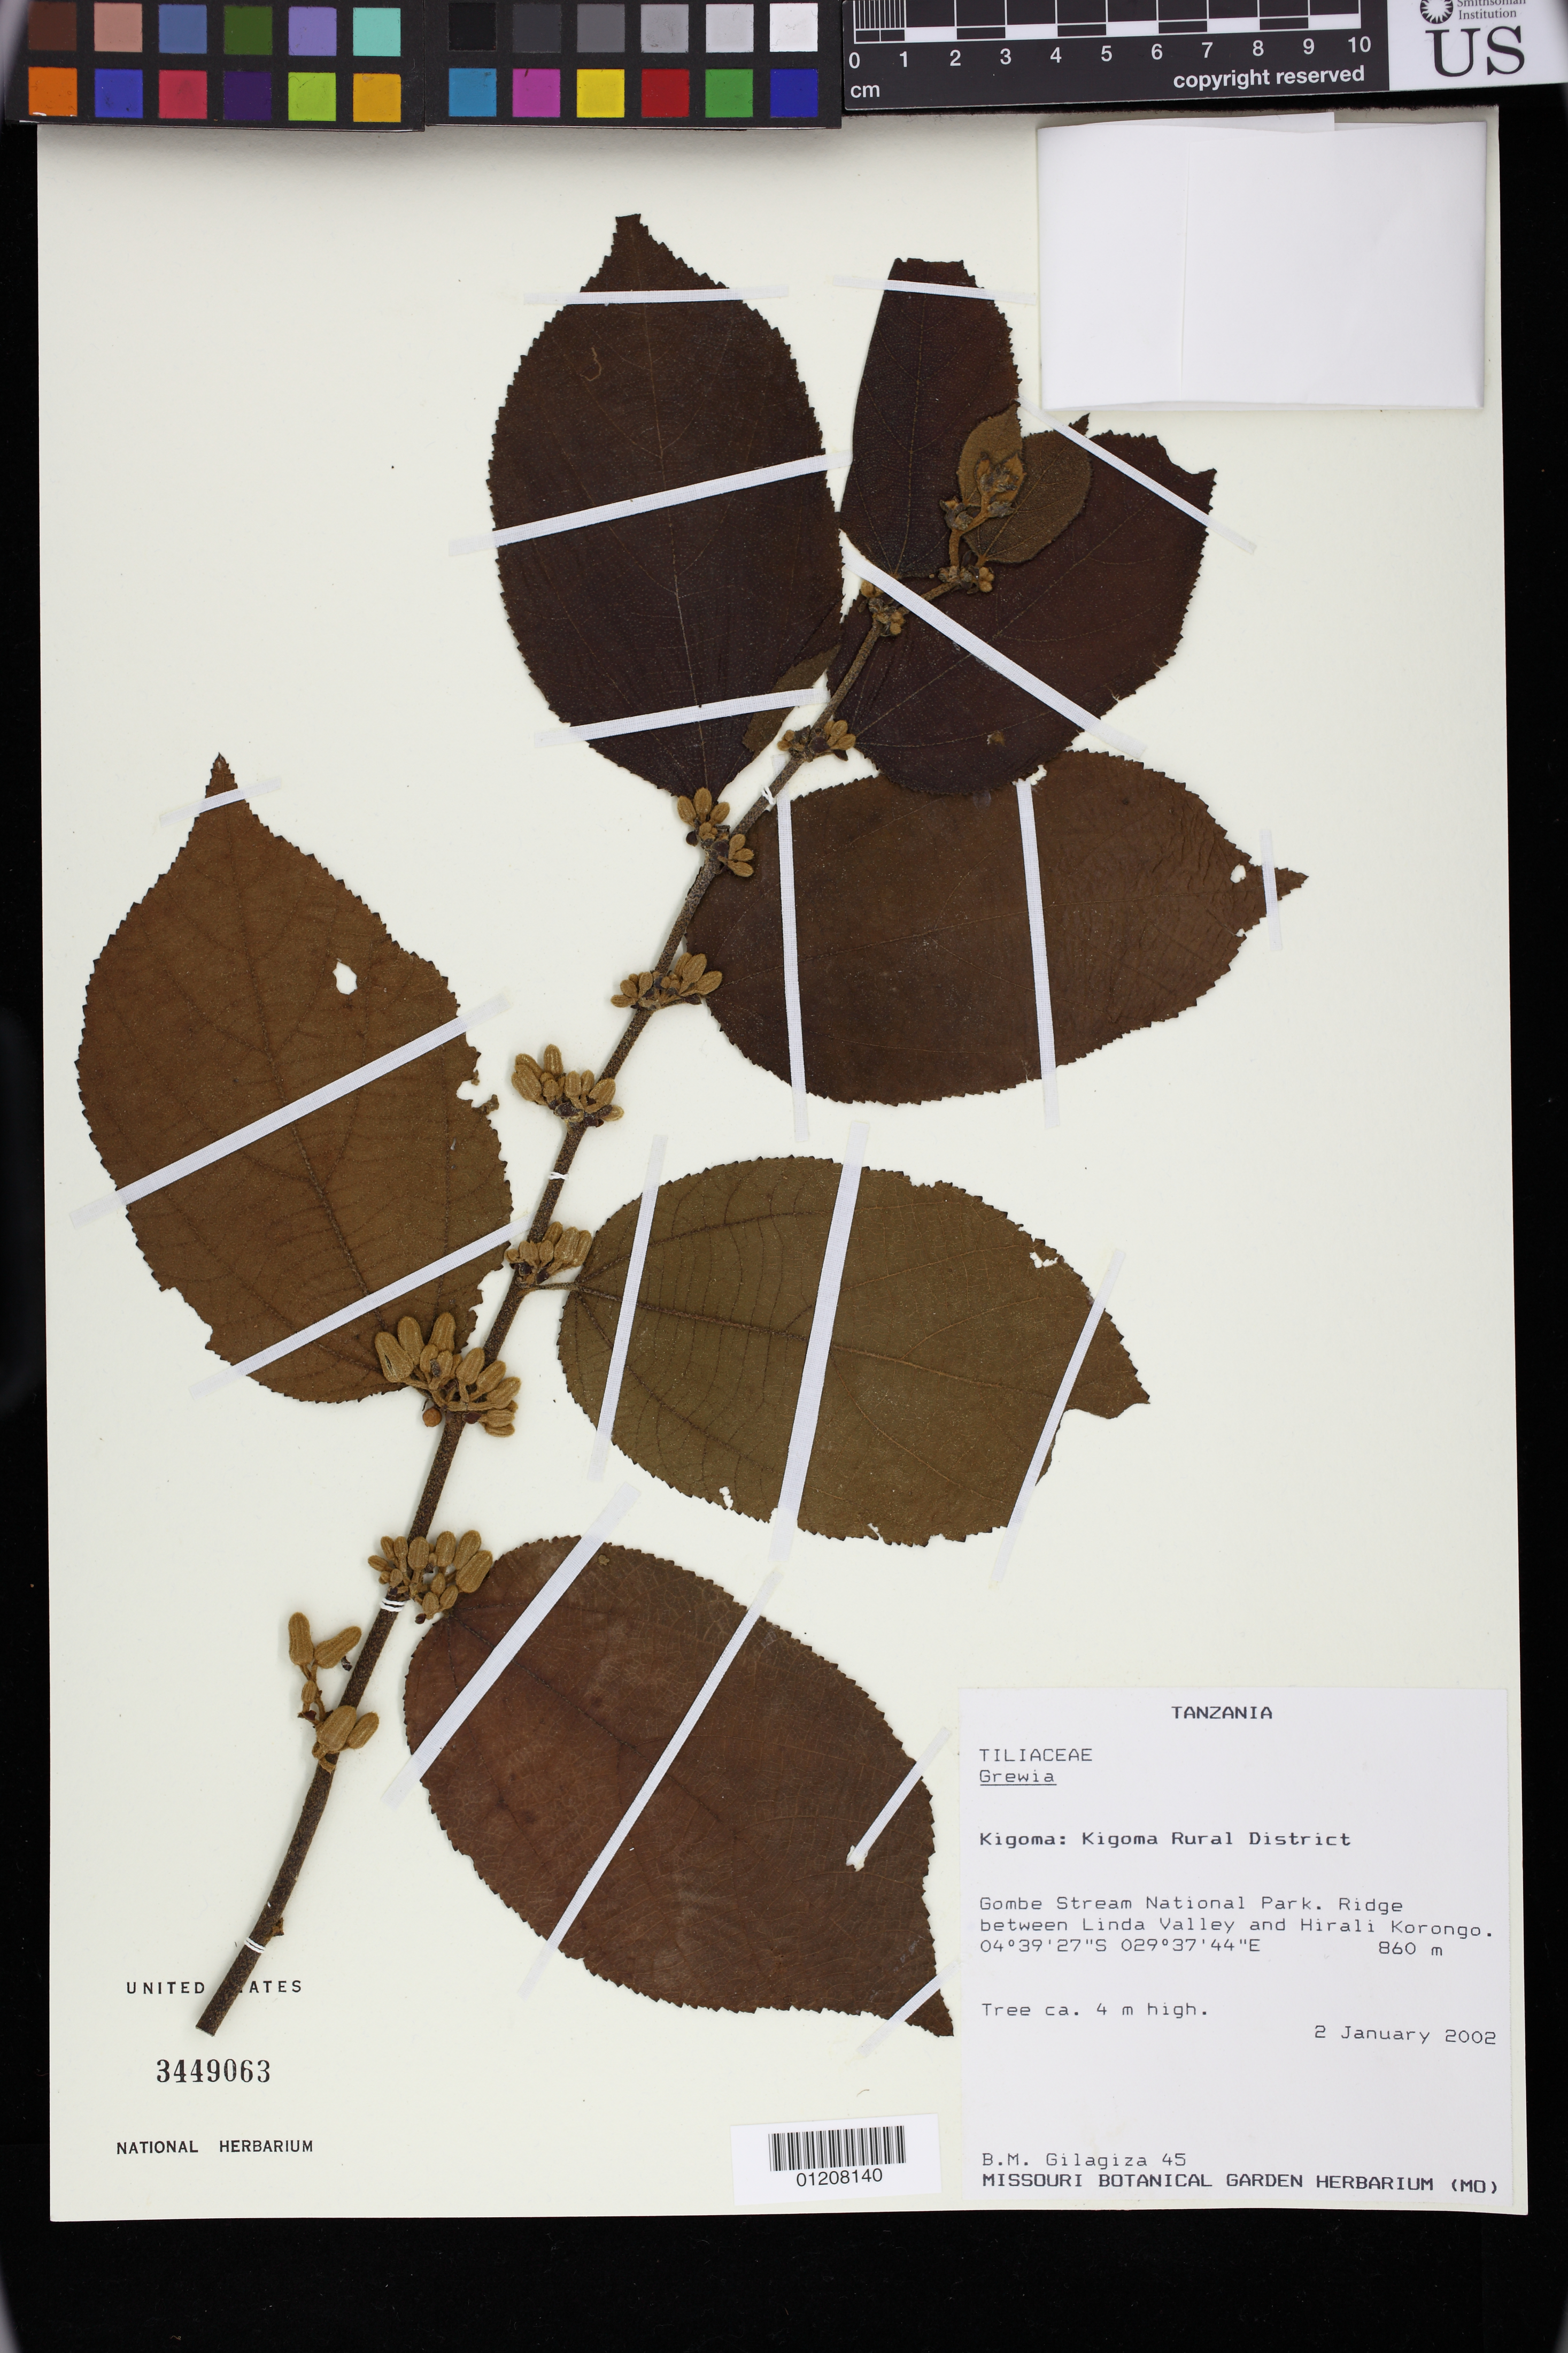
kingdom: Plantae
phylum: Tracheophyta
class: Magnoliopsida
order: Malvales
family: Malvaceae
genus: Grewia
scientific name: Grewia sp.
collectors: B. Gilagiza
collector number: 45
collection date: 2002-01-02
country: Tanzania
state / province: Kigoma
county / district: Kigoma Rural District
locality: Gombe Stream National Park. Ridge between Linda Valley and Hiraldi Korongo.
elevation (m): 860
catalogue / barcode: US 3449063